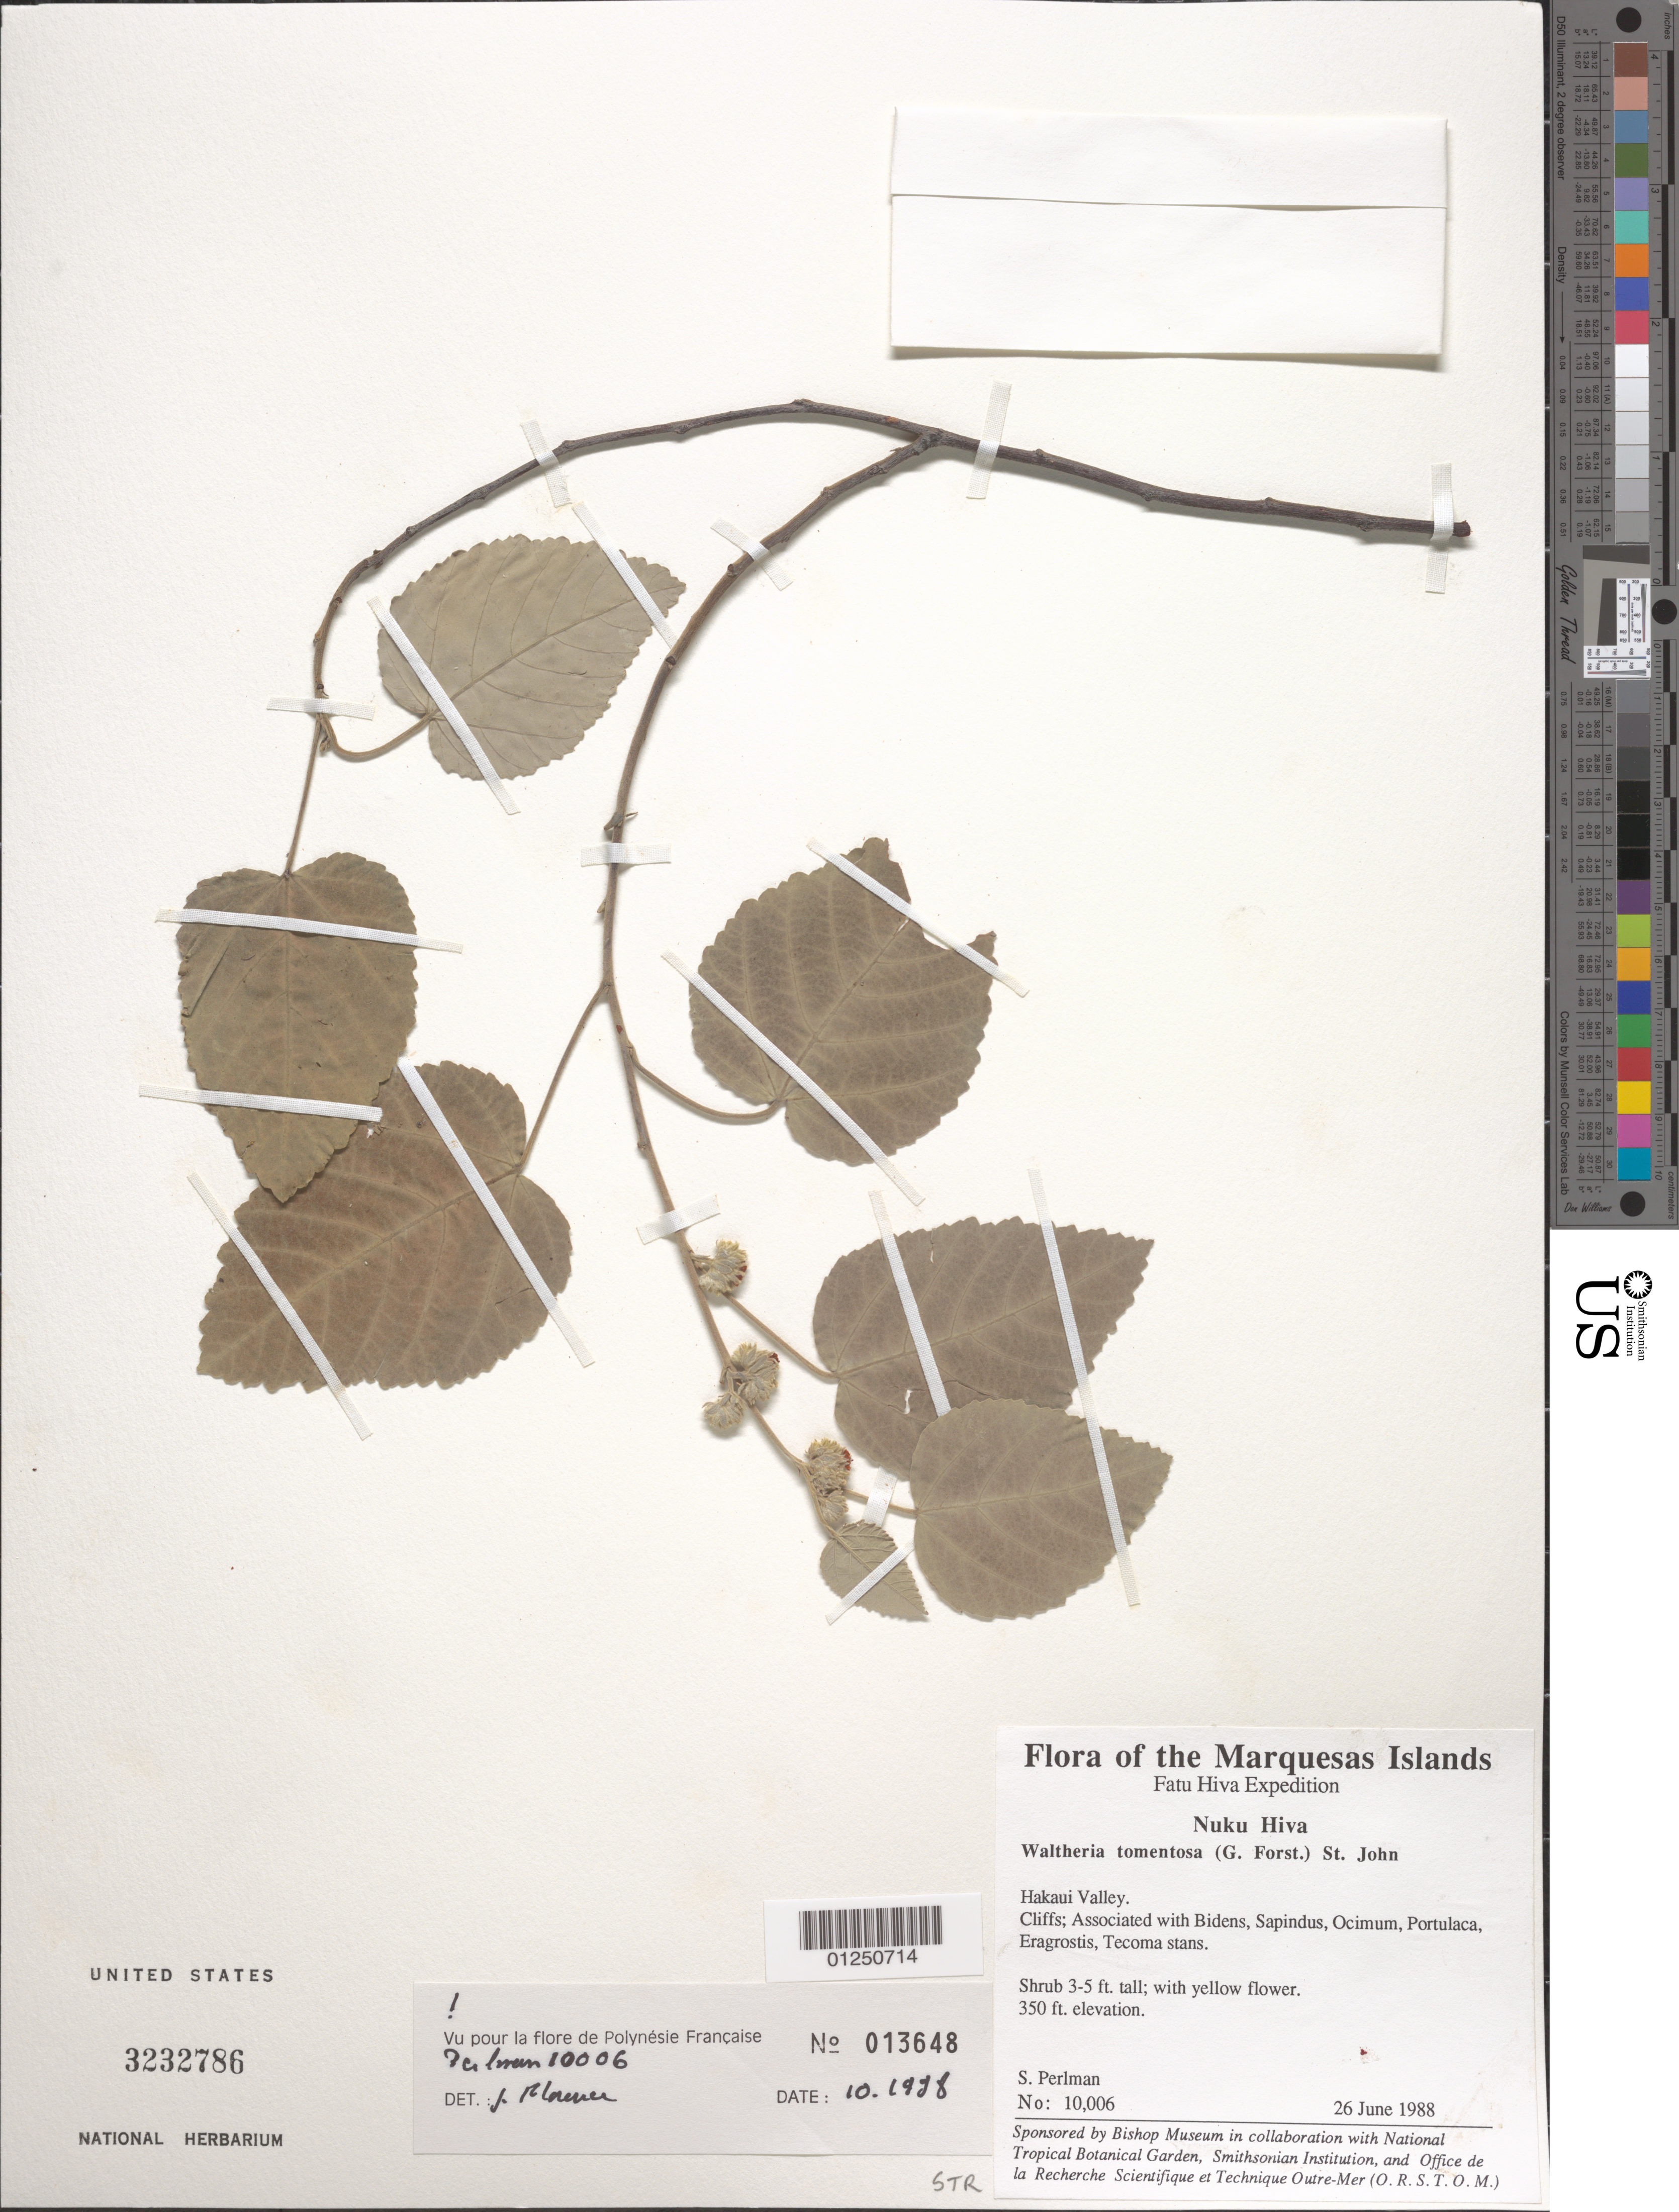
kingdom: Plantae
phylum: Tracheophyta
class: Magnoliopsida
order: Malvales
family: Malvaceae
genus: Waltheria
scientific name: Waltheria tomentosa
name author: (J.R. Forst. & G. Forst.) H. St. John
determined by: Florence, J.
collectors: S. P. Perlman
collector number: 10006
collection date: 1988-06-26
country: French Polynesia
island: Nuku Hiva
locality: Hakaui Valley, cliffs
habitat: Cliffs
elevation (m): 107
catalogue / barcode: US 3232786